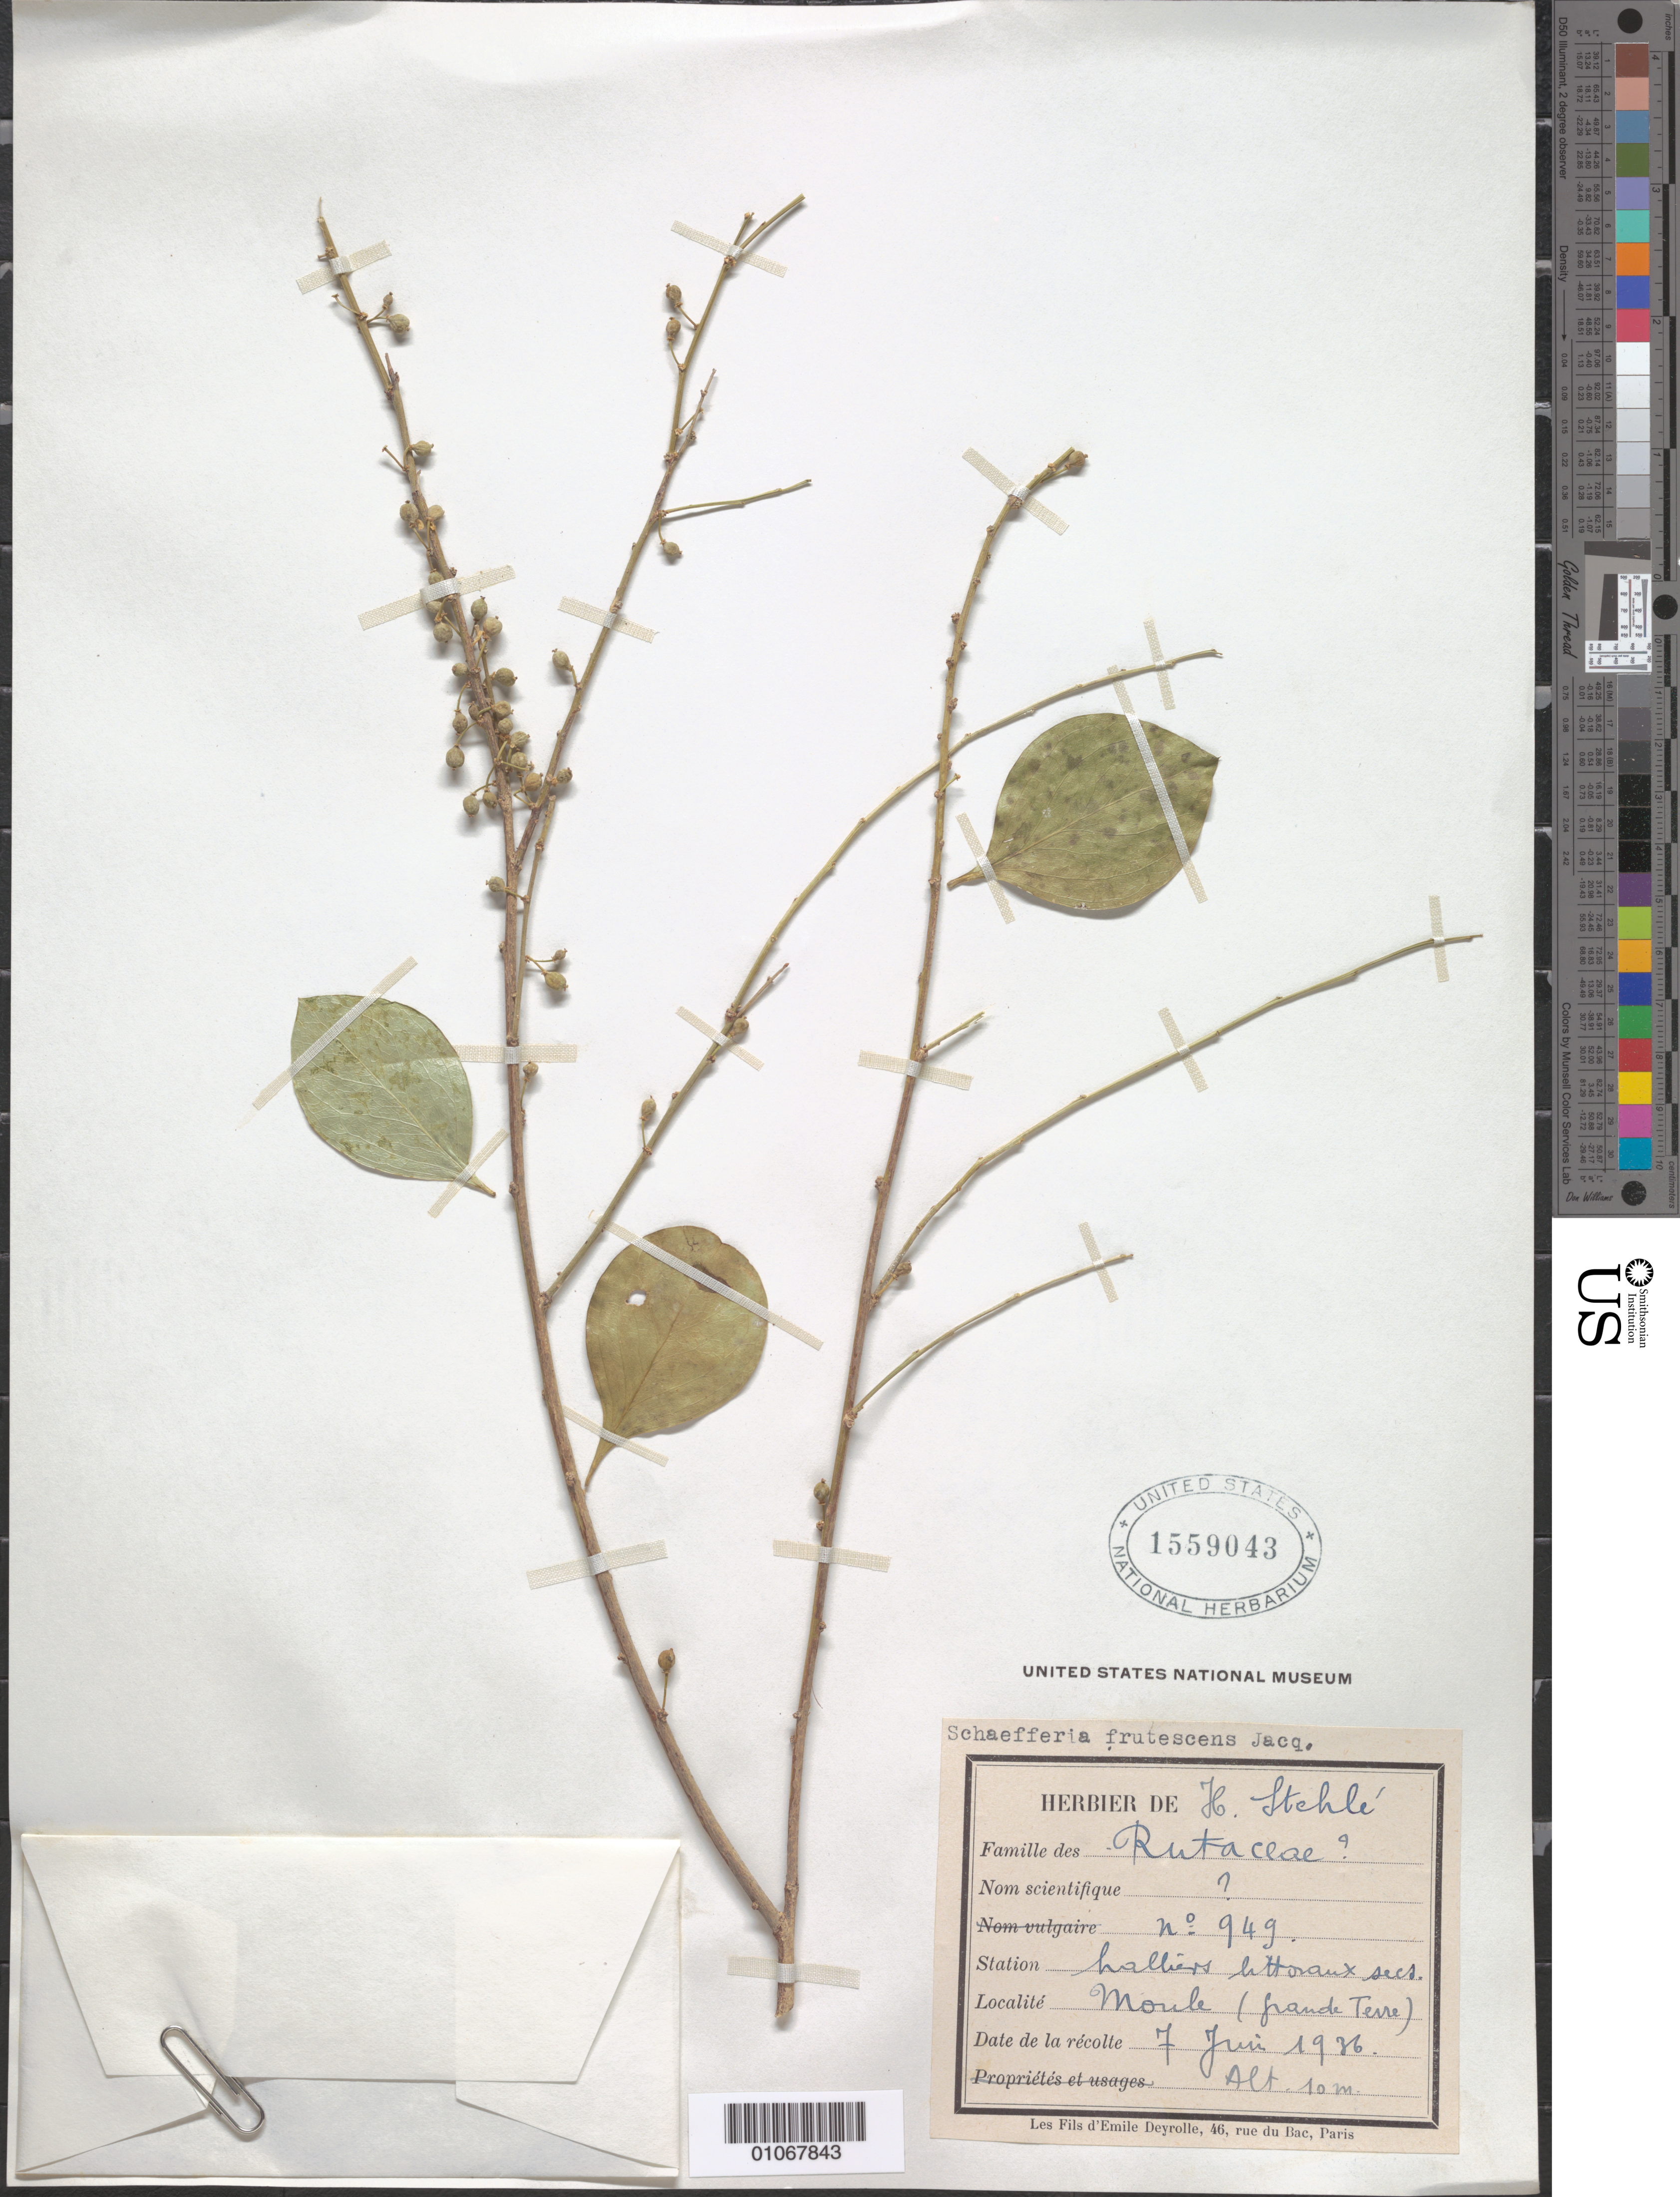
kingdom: Plantae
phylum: Tracheophyta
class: Magnoliopsida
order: Celastrales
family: Celastraceae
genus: Schaefferia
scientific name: Schaefferia frutescens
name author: Jacq.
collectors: H. Stehlé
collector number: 949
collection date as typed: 07 Jul 1936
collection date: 1936-07-07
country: Guadeloupe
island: Basse Terre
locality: Moule (Grande Terre)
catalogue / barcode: US 1559043